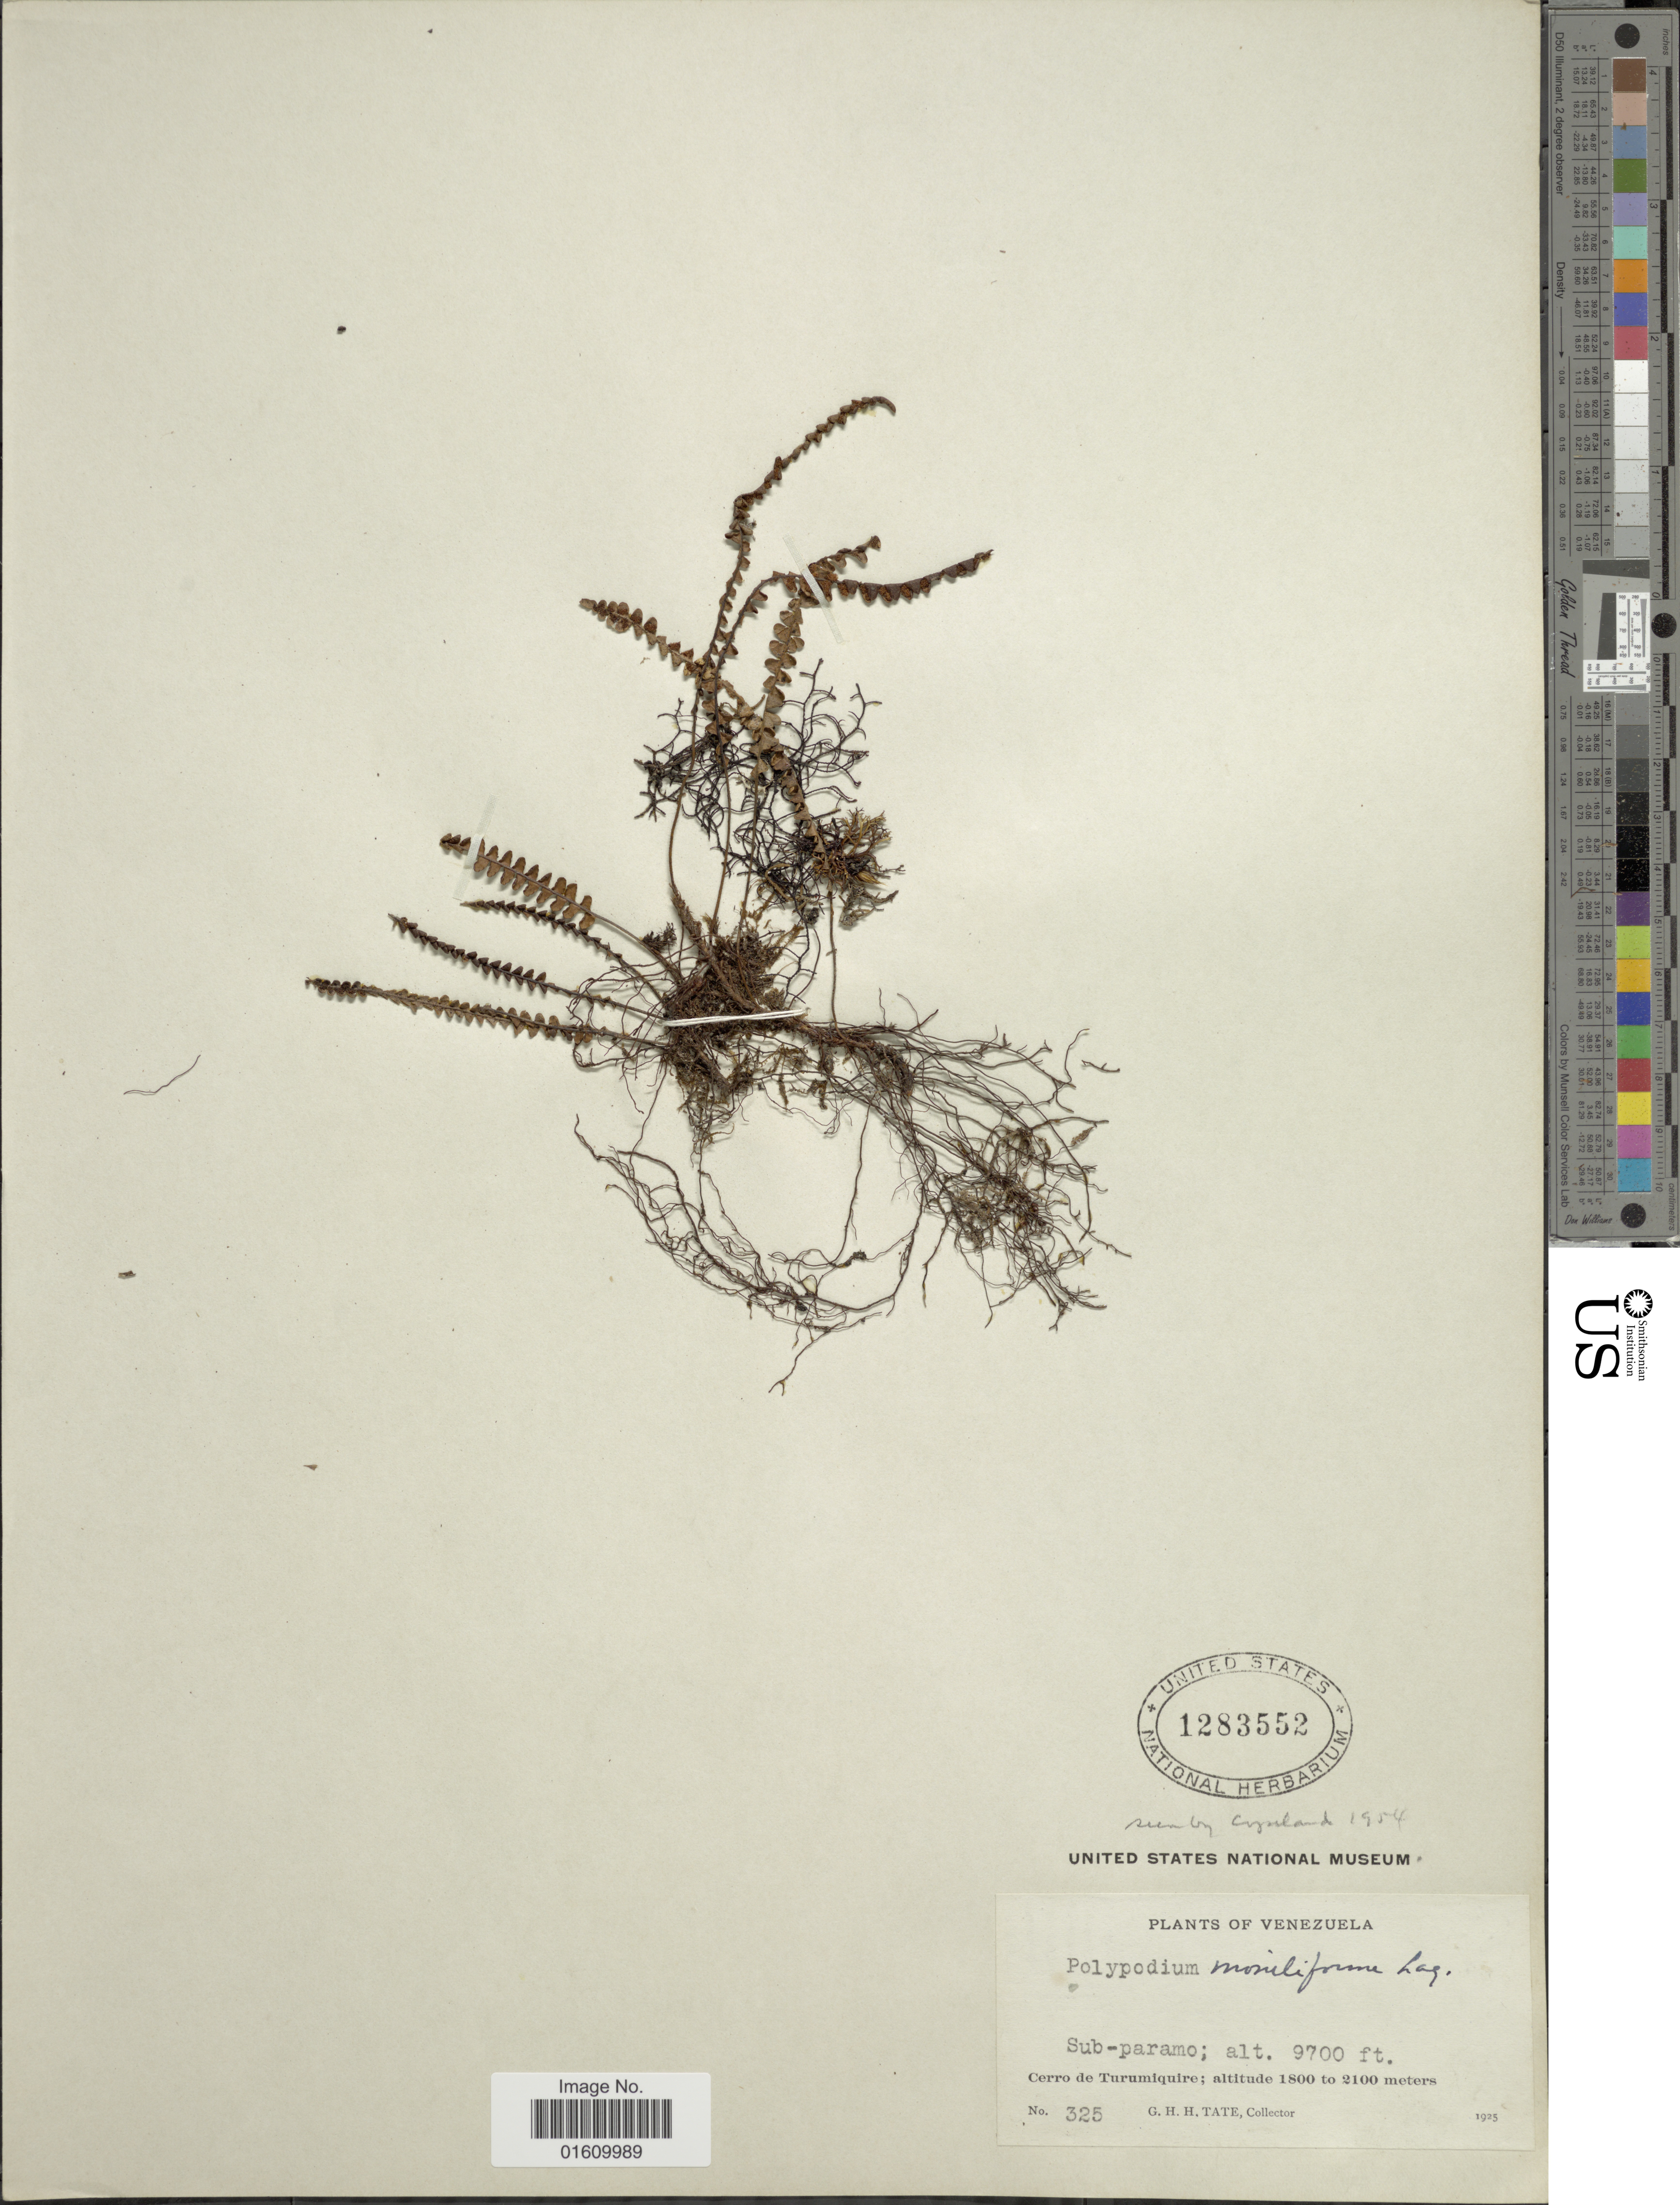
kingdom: Plantae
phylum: Tracheophyta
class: Polypodiopsida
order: Polypodiales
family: Polypodiaceae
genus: Melpomene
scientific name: Melpomene moniliformis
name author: (Lag. ex Sw.) A.R. Sm. & R.C. Moran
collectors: G. H. H.Tate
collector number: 325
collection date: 1925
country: Venezuela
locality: Sub - Paramo, Cerro de Turumiquire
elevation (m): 2957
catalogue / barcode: US 1283552